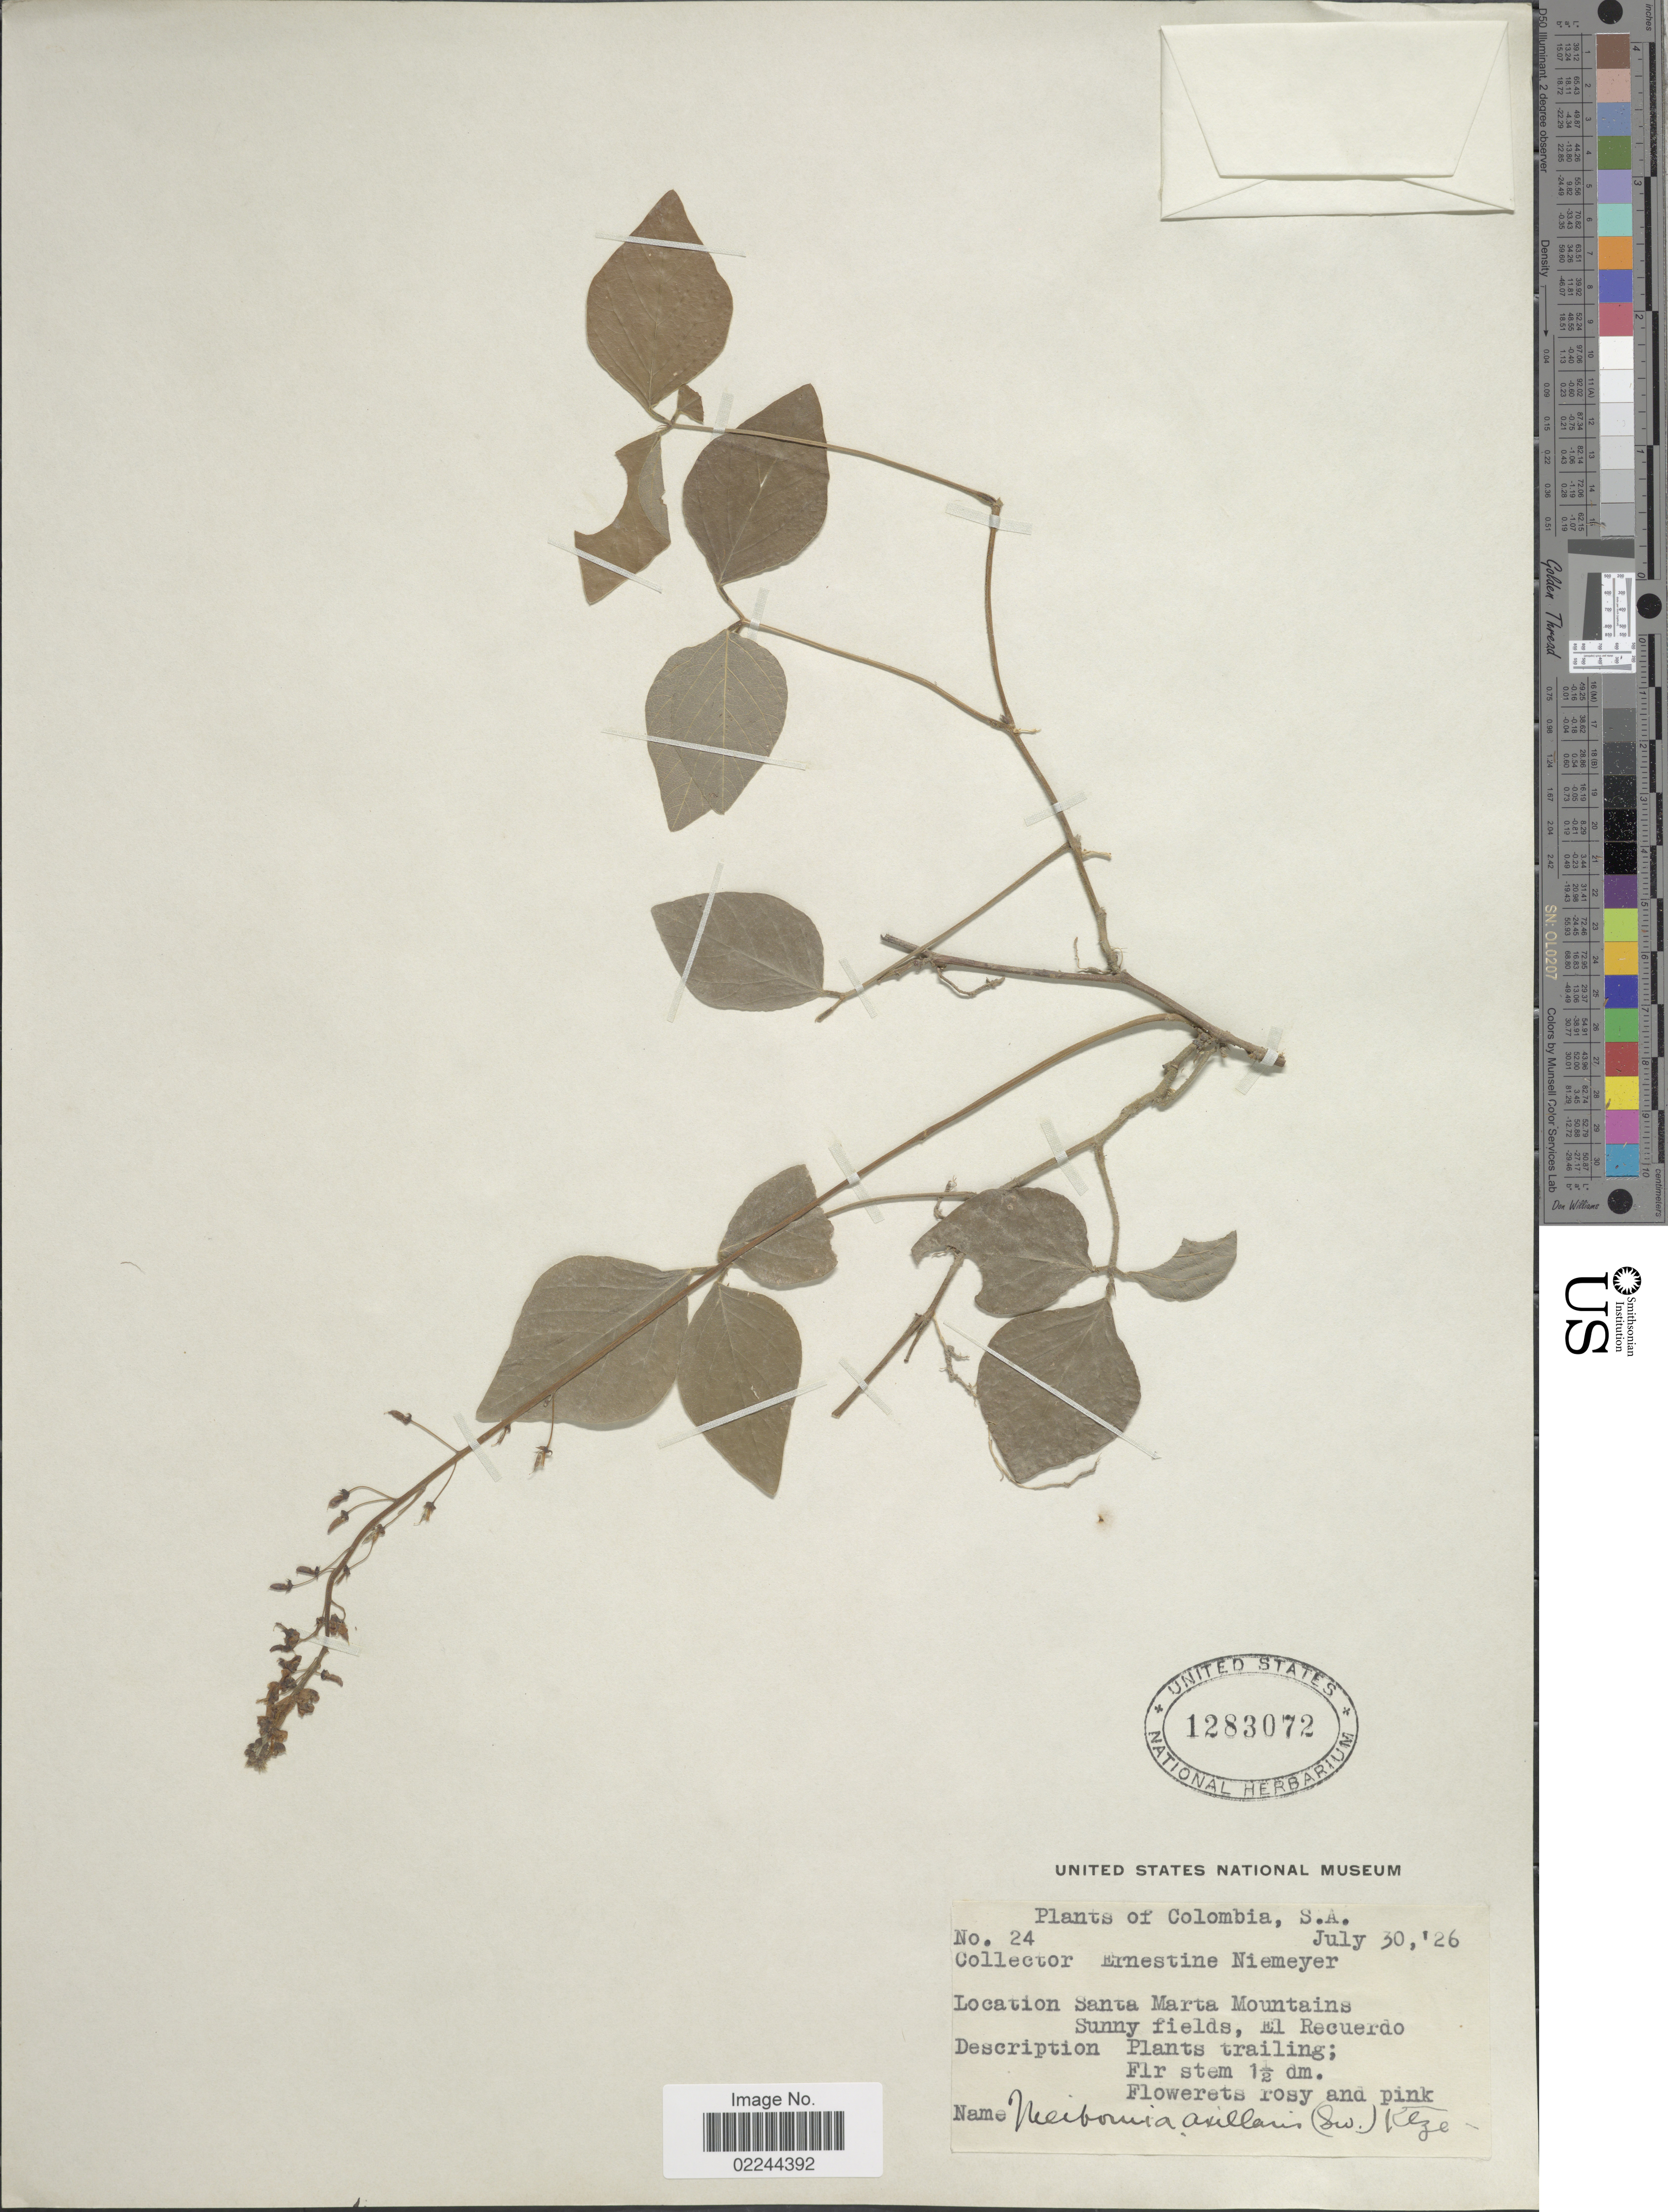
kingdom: Plantae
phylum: Tracheophyta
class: Magnoliopsida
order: Fabales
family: Fabaceae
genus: Desmodium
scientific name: Desmodium axillare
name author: (Sw.) DC.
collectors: E. H. Niemeyer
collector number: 24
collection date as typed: Transcribed d/m/y: 30/7/26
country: Colombia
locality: Santa Marta Mountains. Sunny fields, El Recuerdo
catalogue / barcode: US 1283072